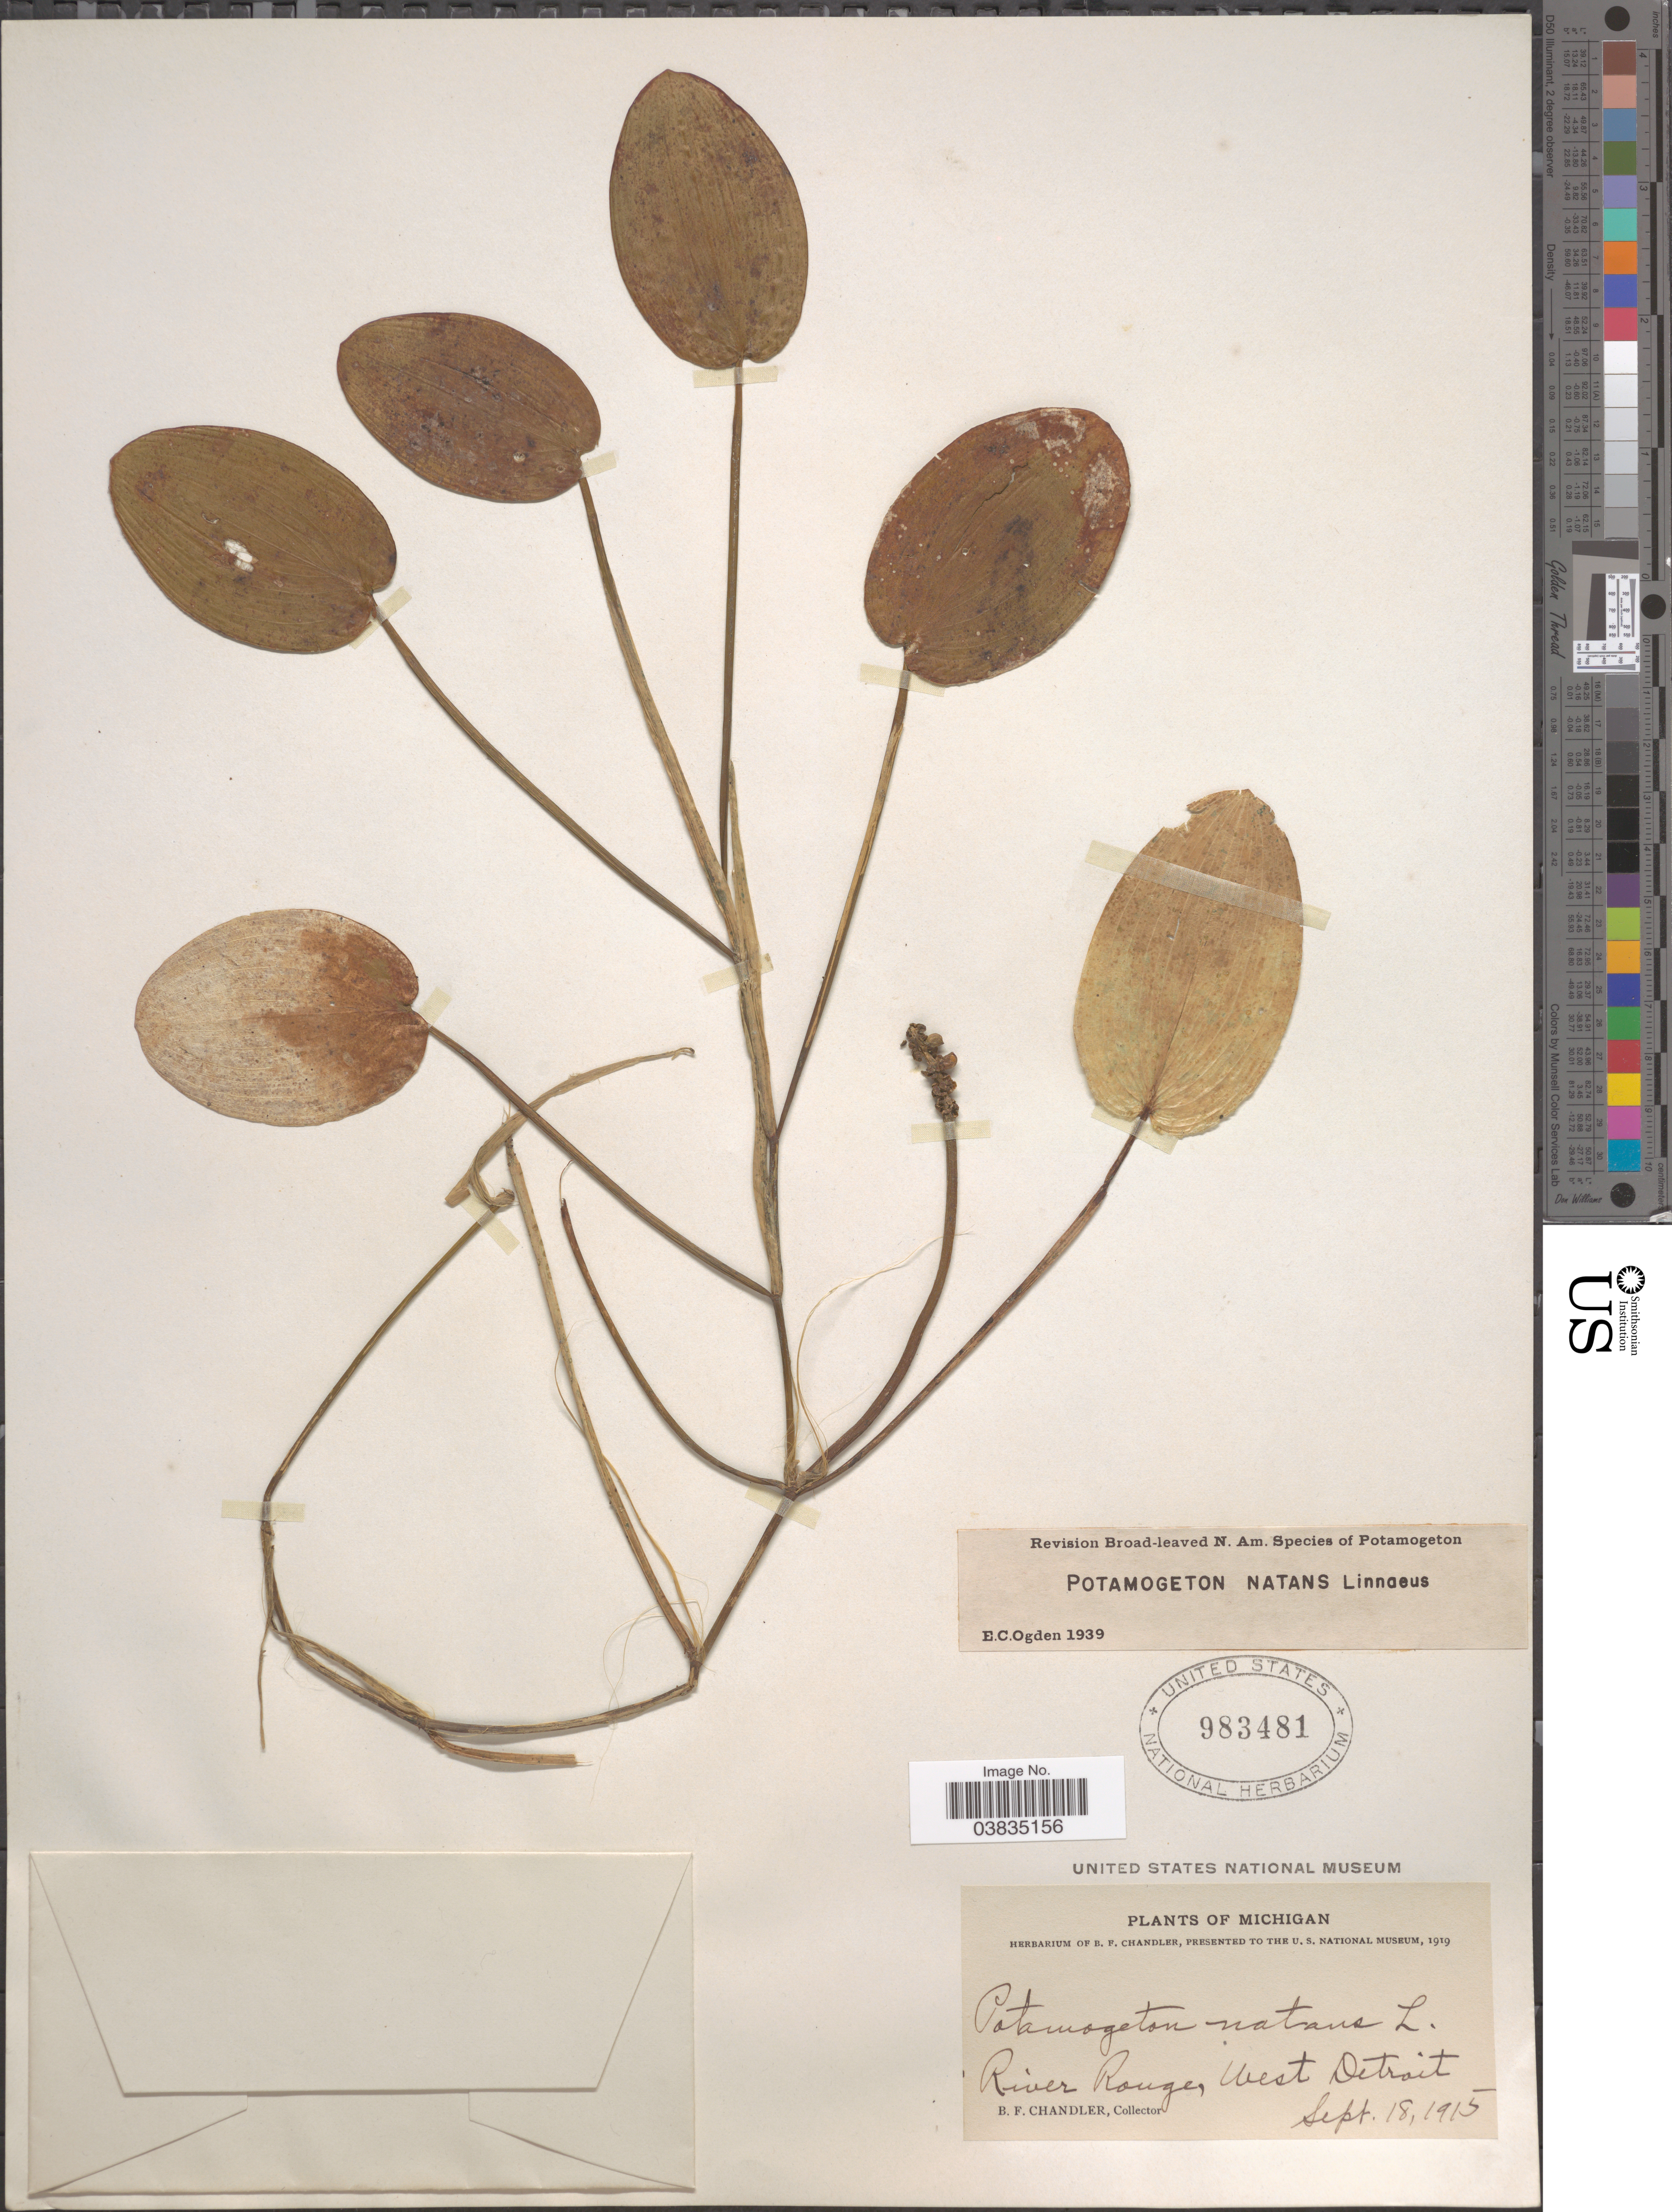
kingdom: Plantae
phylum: Tracheophyta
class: Liliopsida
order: Alismatales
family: Potamogetonaceae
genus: Potamogeton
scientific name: Potamogeton natans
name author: L.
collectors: B. F. Chandler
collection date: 1915-09-18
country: United States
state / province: Michigan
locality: River Rouge, West Detroit.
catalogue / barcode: US 983481